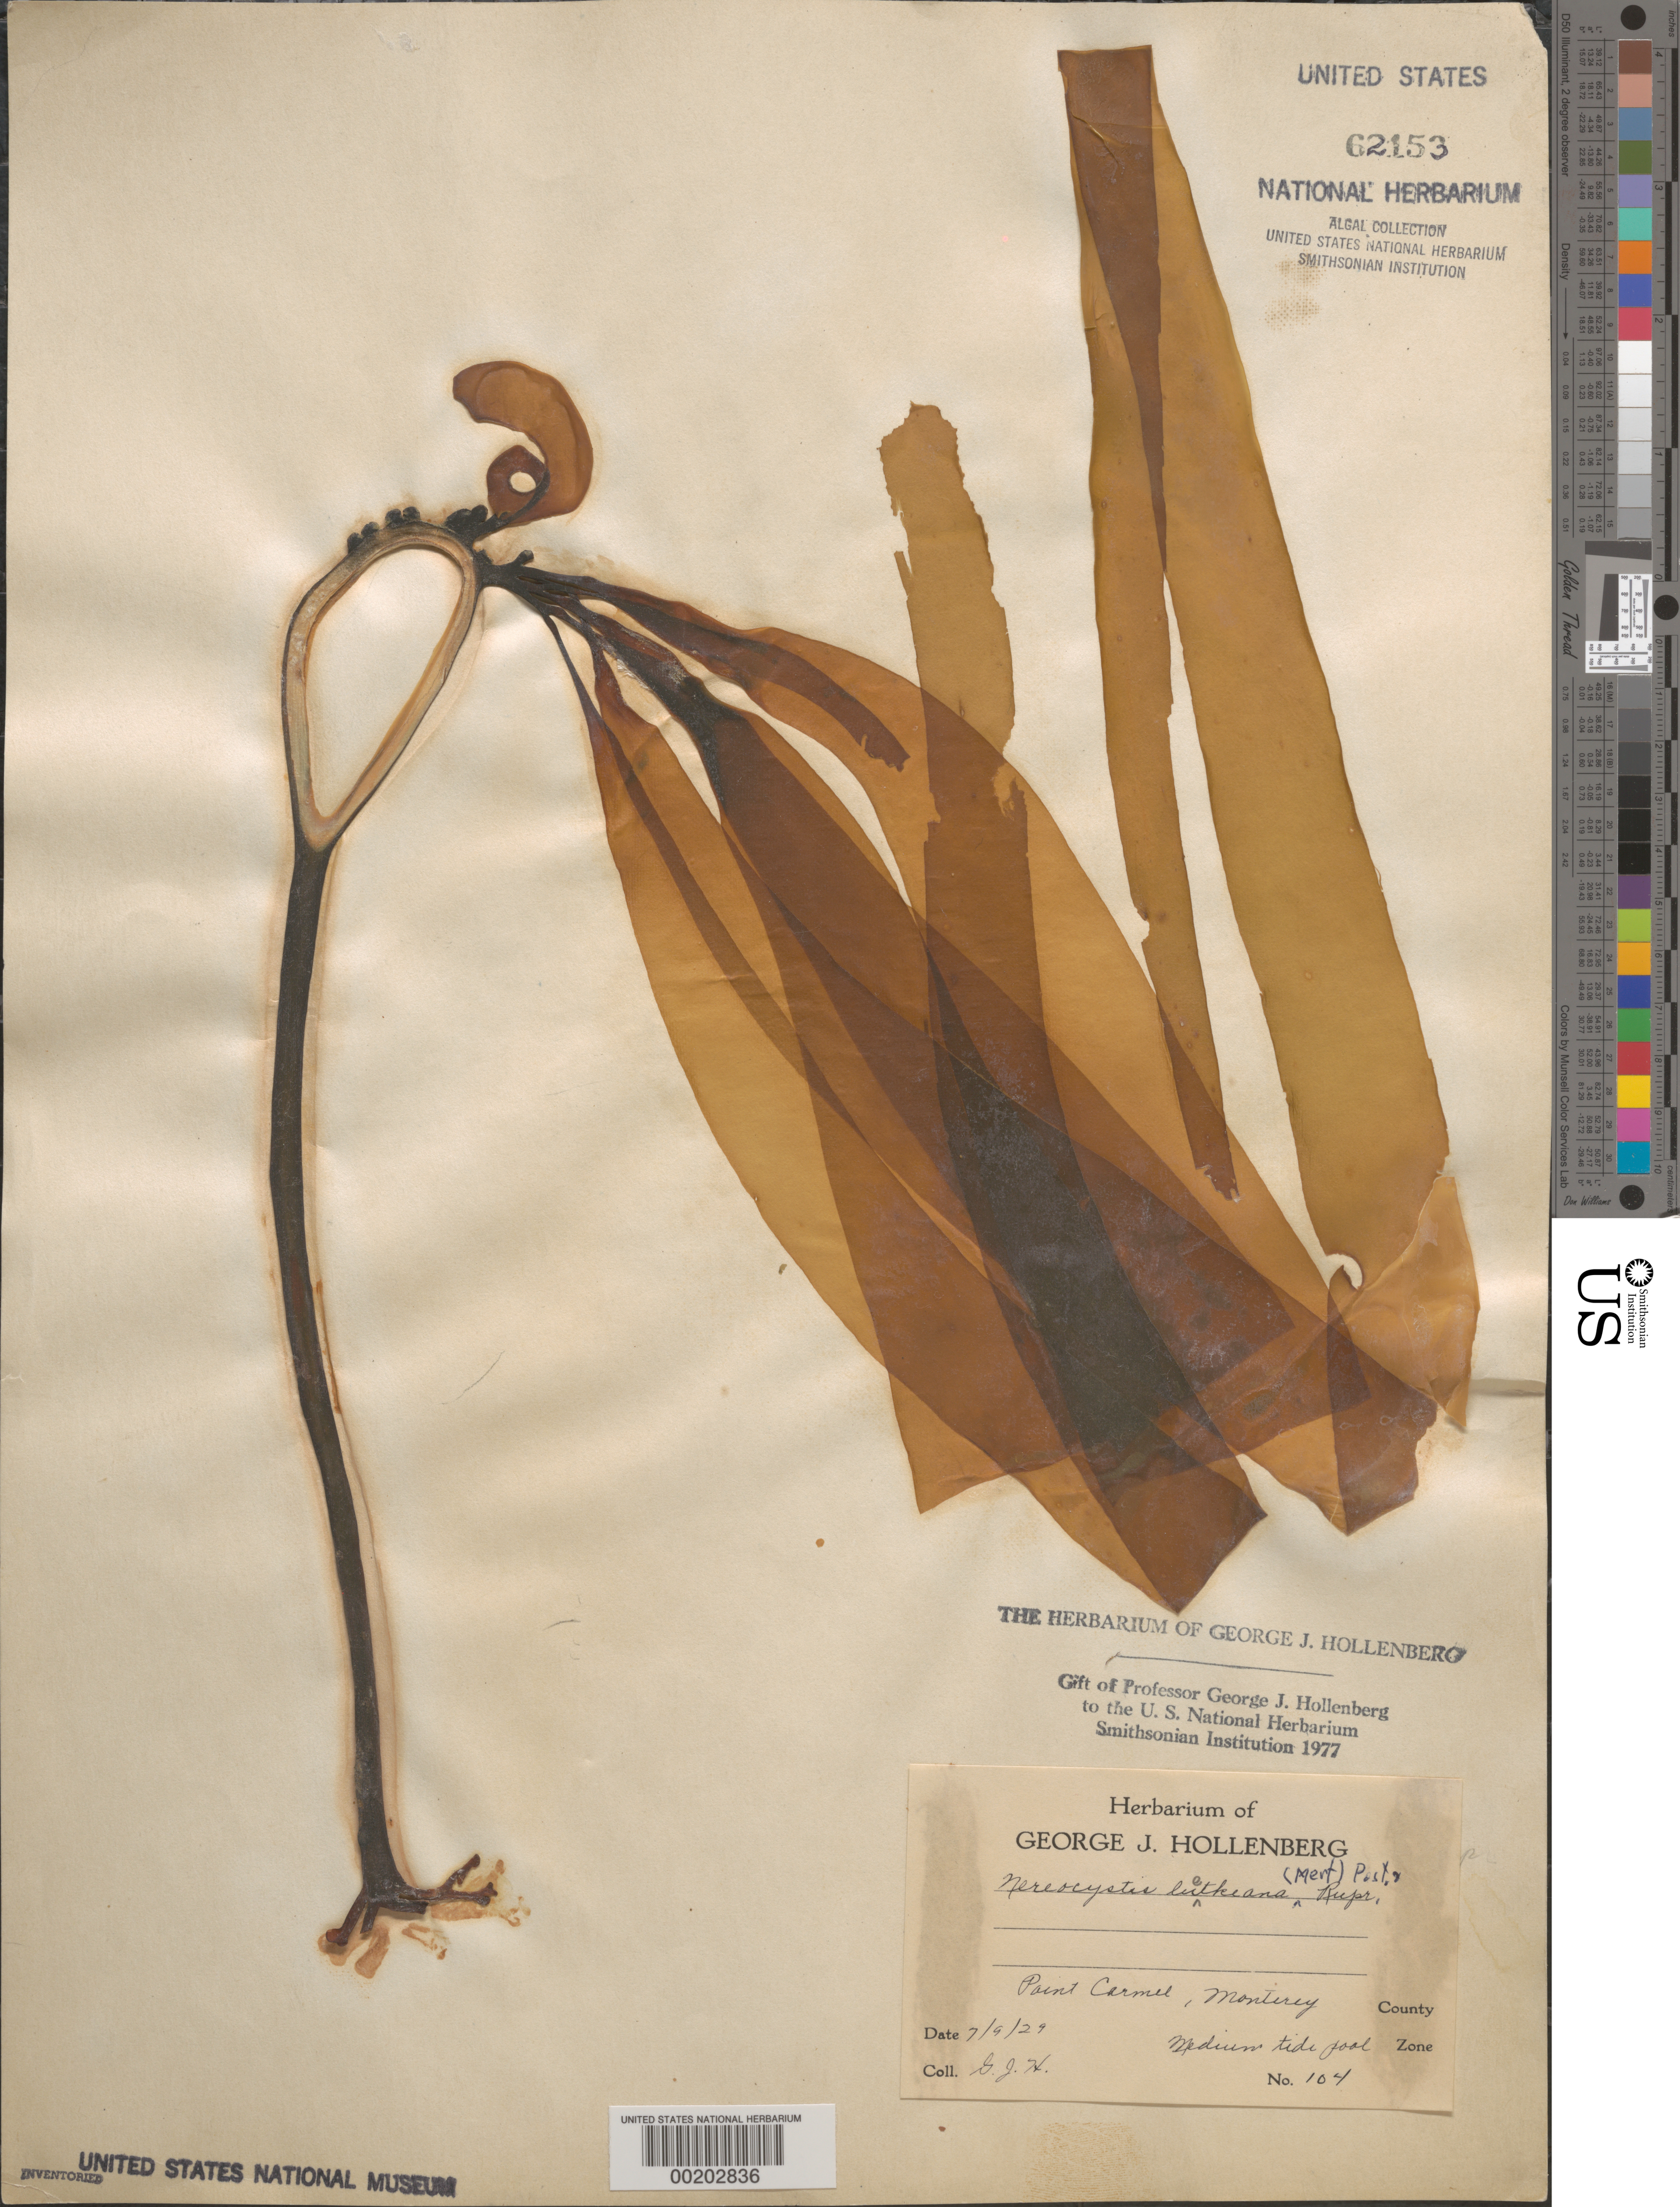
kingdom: Chromista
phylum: Ochrophyta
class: Phaeophyceae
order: Laminariales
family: Laminariaceae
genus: Nereocystis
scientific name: Nereocystis luetkeana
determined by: Hollenberg, George J.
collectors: G. Hollenberg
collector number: GJH 104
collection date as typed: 09 Jul 1929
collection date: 1929-07-09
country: United States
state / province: California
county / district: Monterey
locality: Point Carmel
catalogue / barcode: US 62153